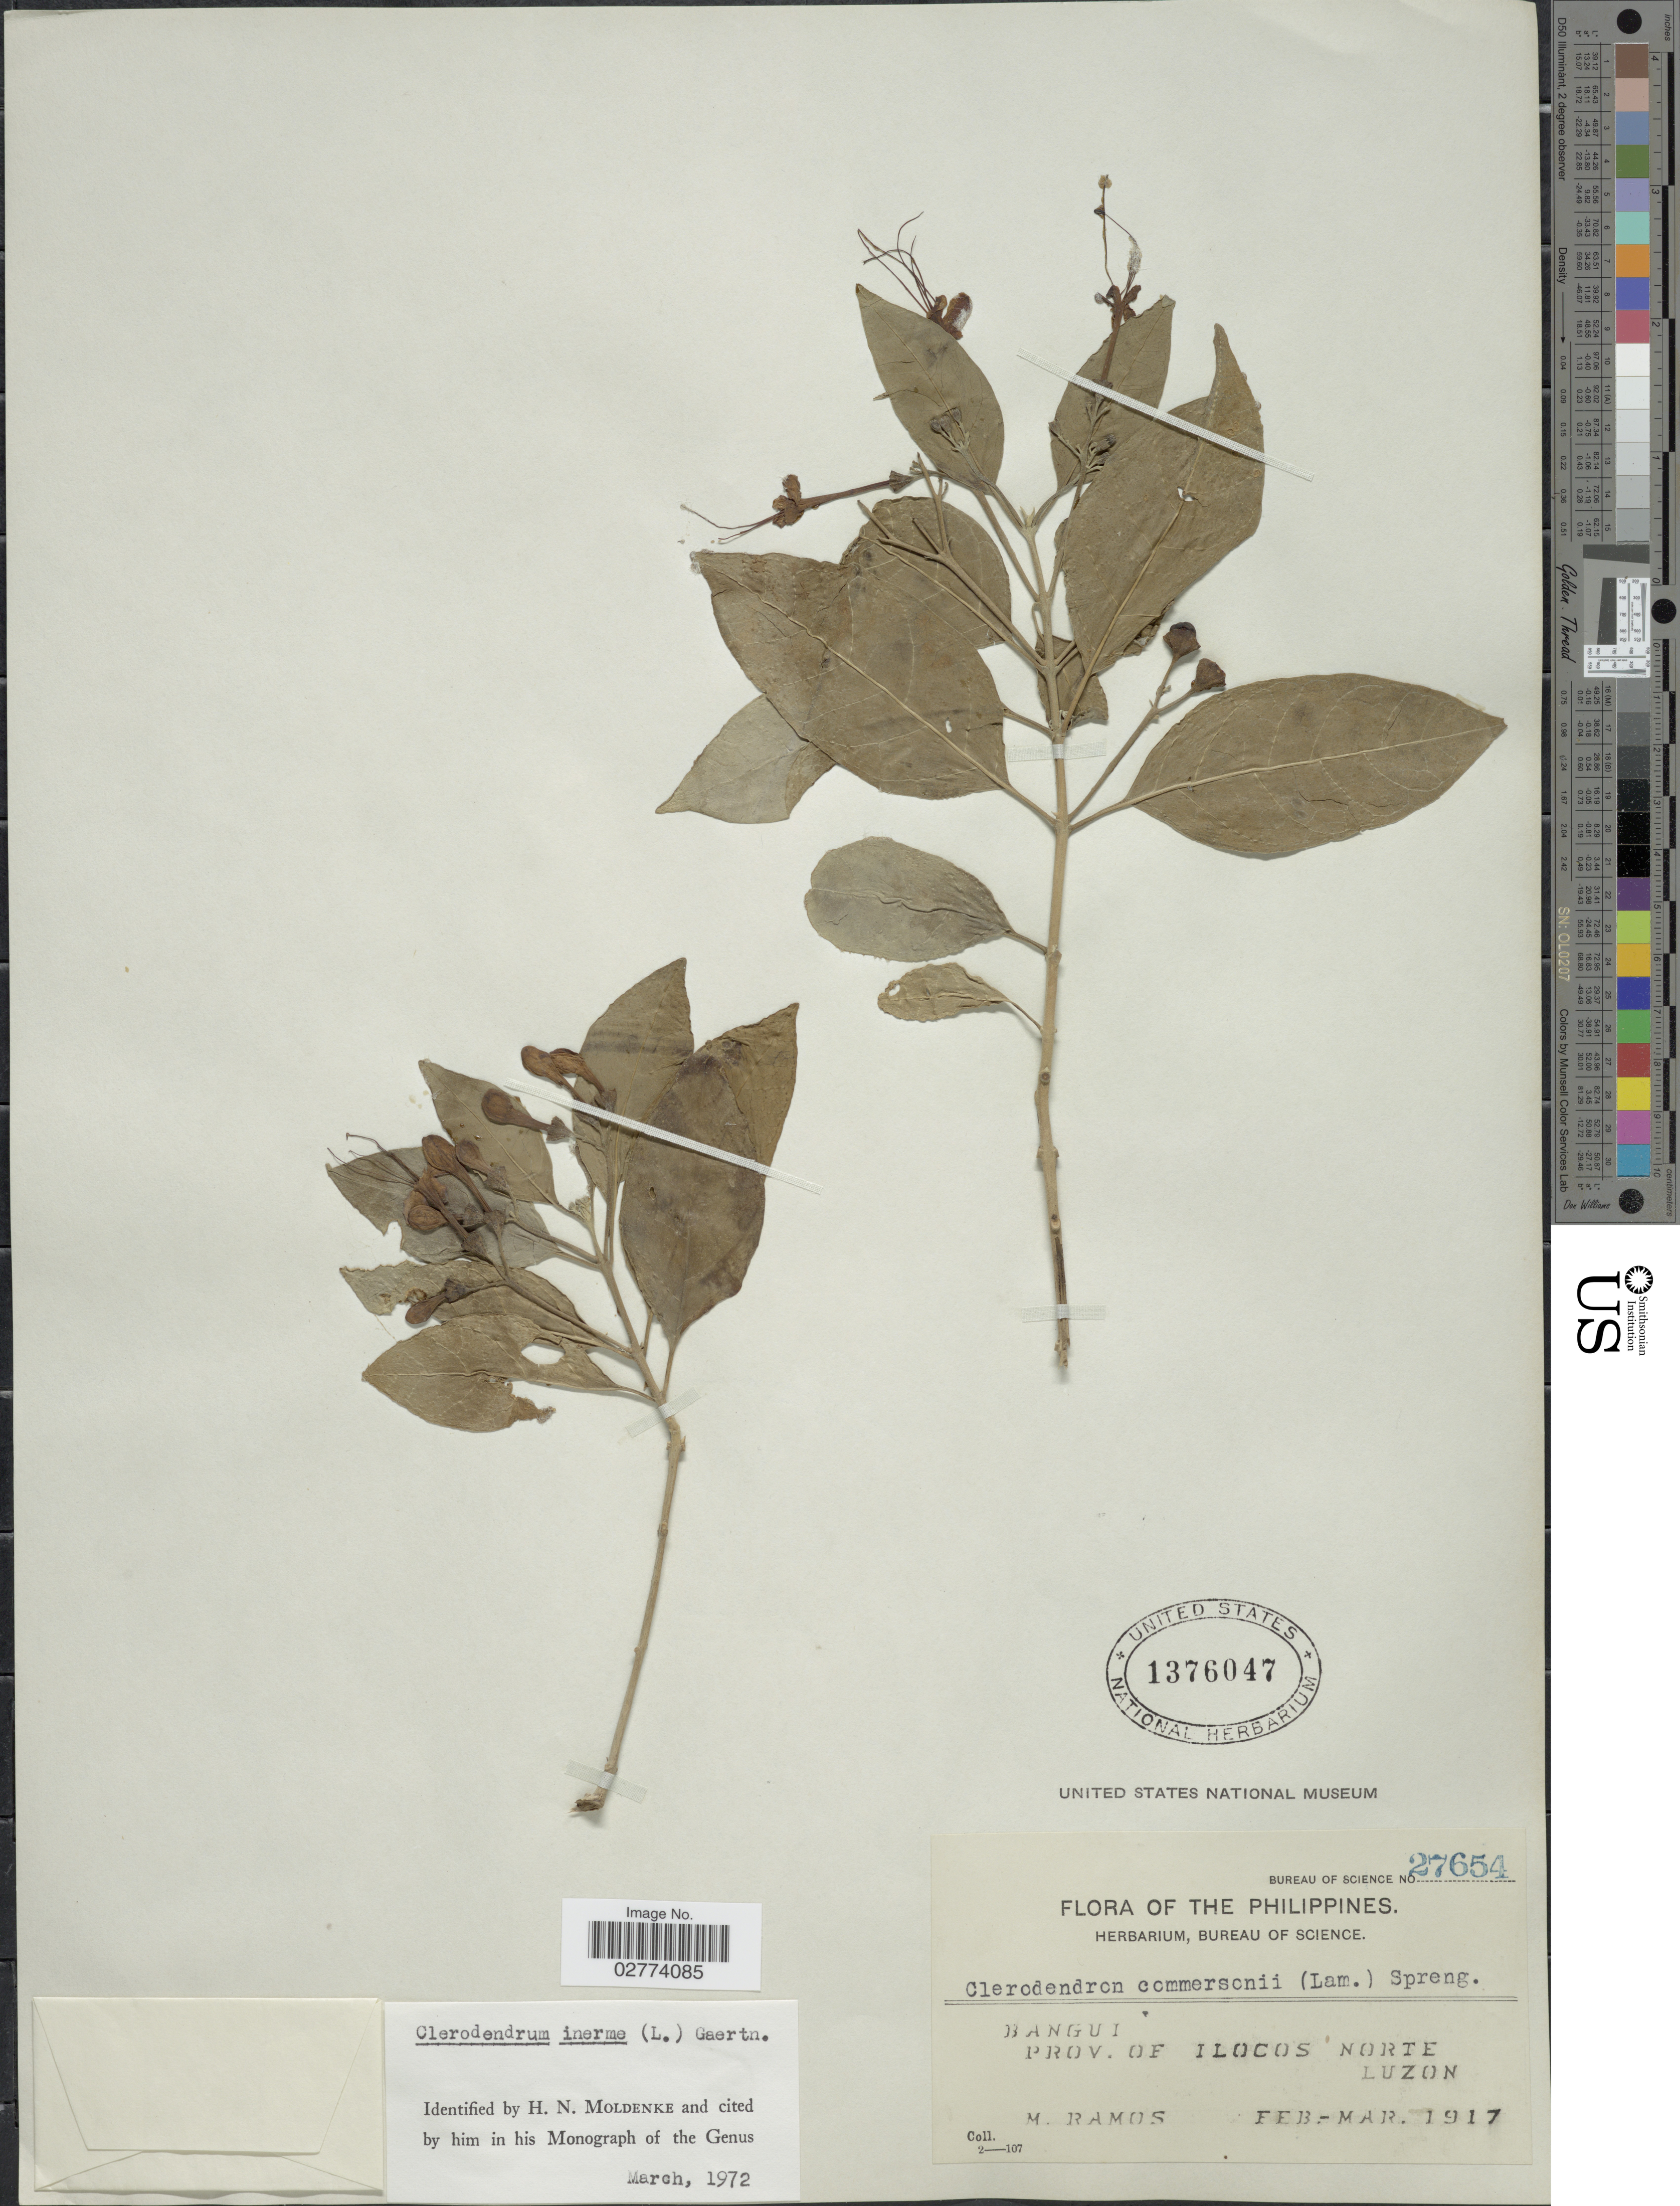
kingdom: Plantae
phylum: Tracheophyta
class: Magnoliopsida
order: Lamiales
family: Lamiaceae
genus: Clerodendrum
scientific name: Clerodendrum inerme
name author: (L.) Gaertn.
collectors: M. Ramos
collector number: Bureau of Science 27654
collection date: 1917-02/1917-03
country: Philippines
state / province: Ilocos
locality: Bangui, Prov. of Ilocos Norte Luzon.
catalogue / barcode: US 1376047